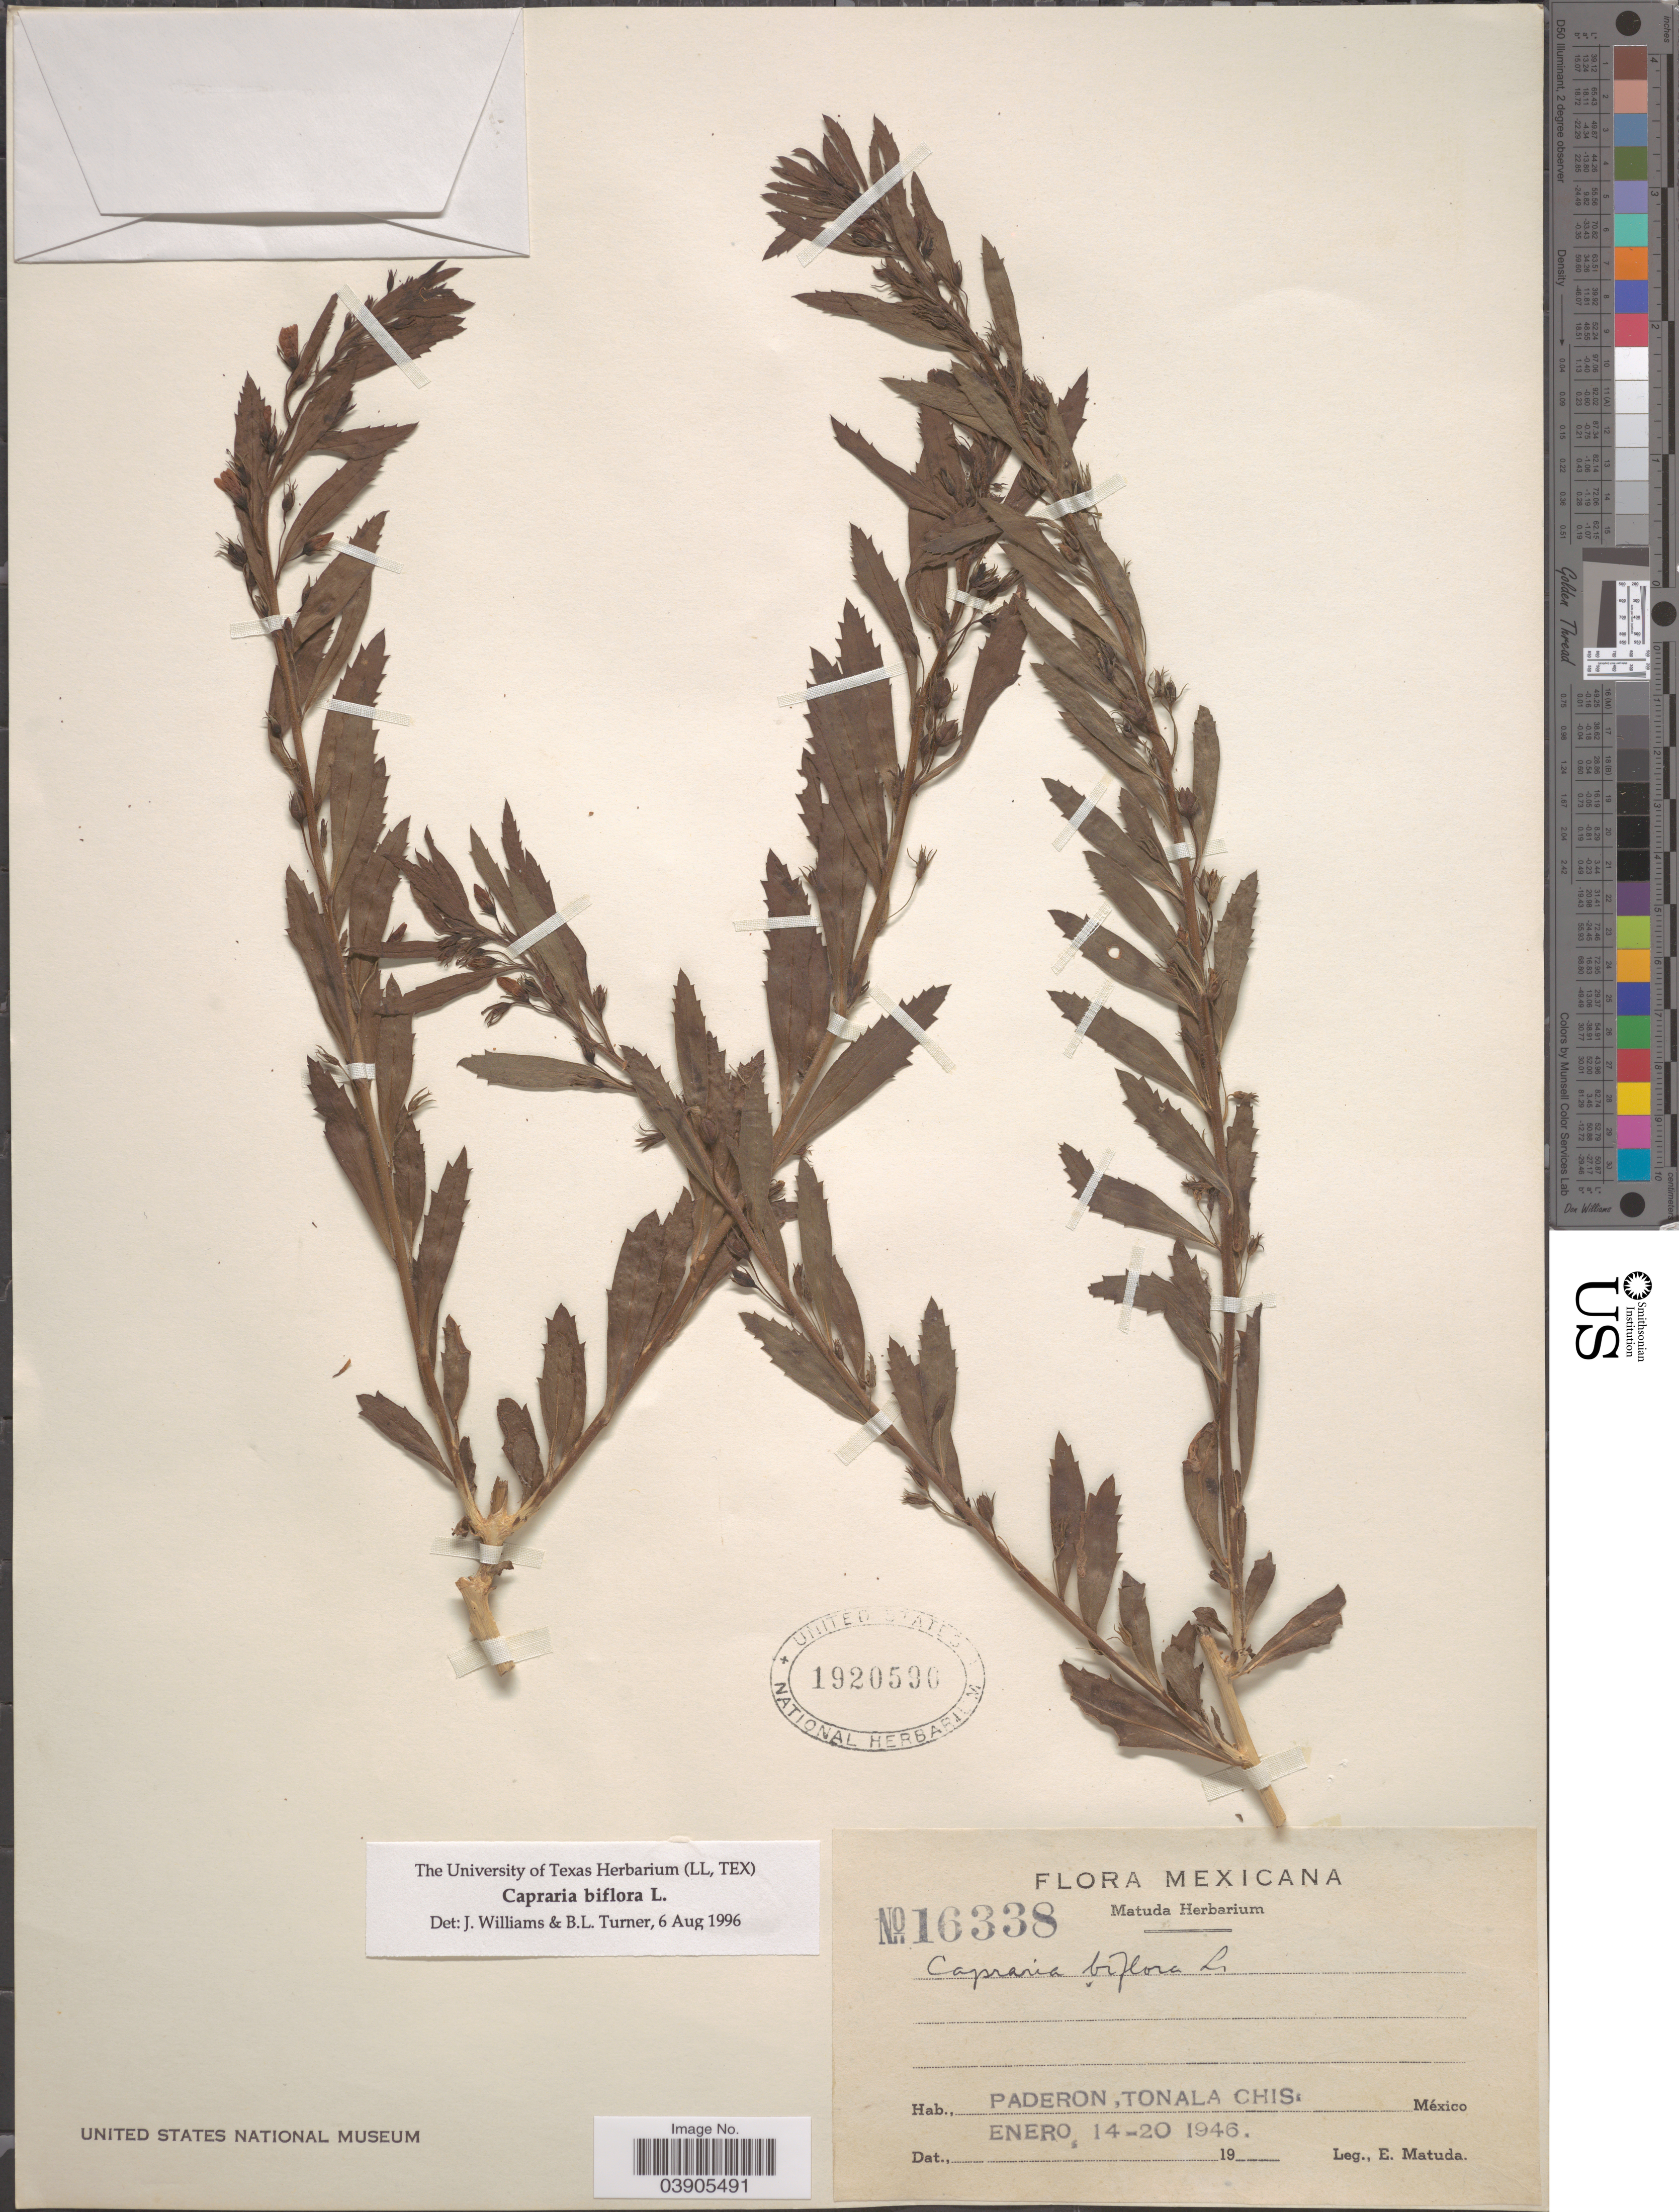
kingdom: Plantae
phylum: Tracheophyta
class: Magnoliopsida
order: Lamiales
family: Scrophulariaceae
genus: Capraria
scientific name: Capraria biflora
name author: L.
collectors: E. Matuda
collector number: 16338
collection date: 1946-01-14/1946-01-20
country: Mexico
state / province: Chiapas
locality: Paderon, Tonala.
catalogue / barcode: US 1920590